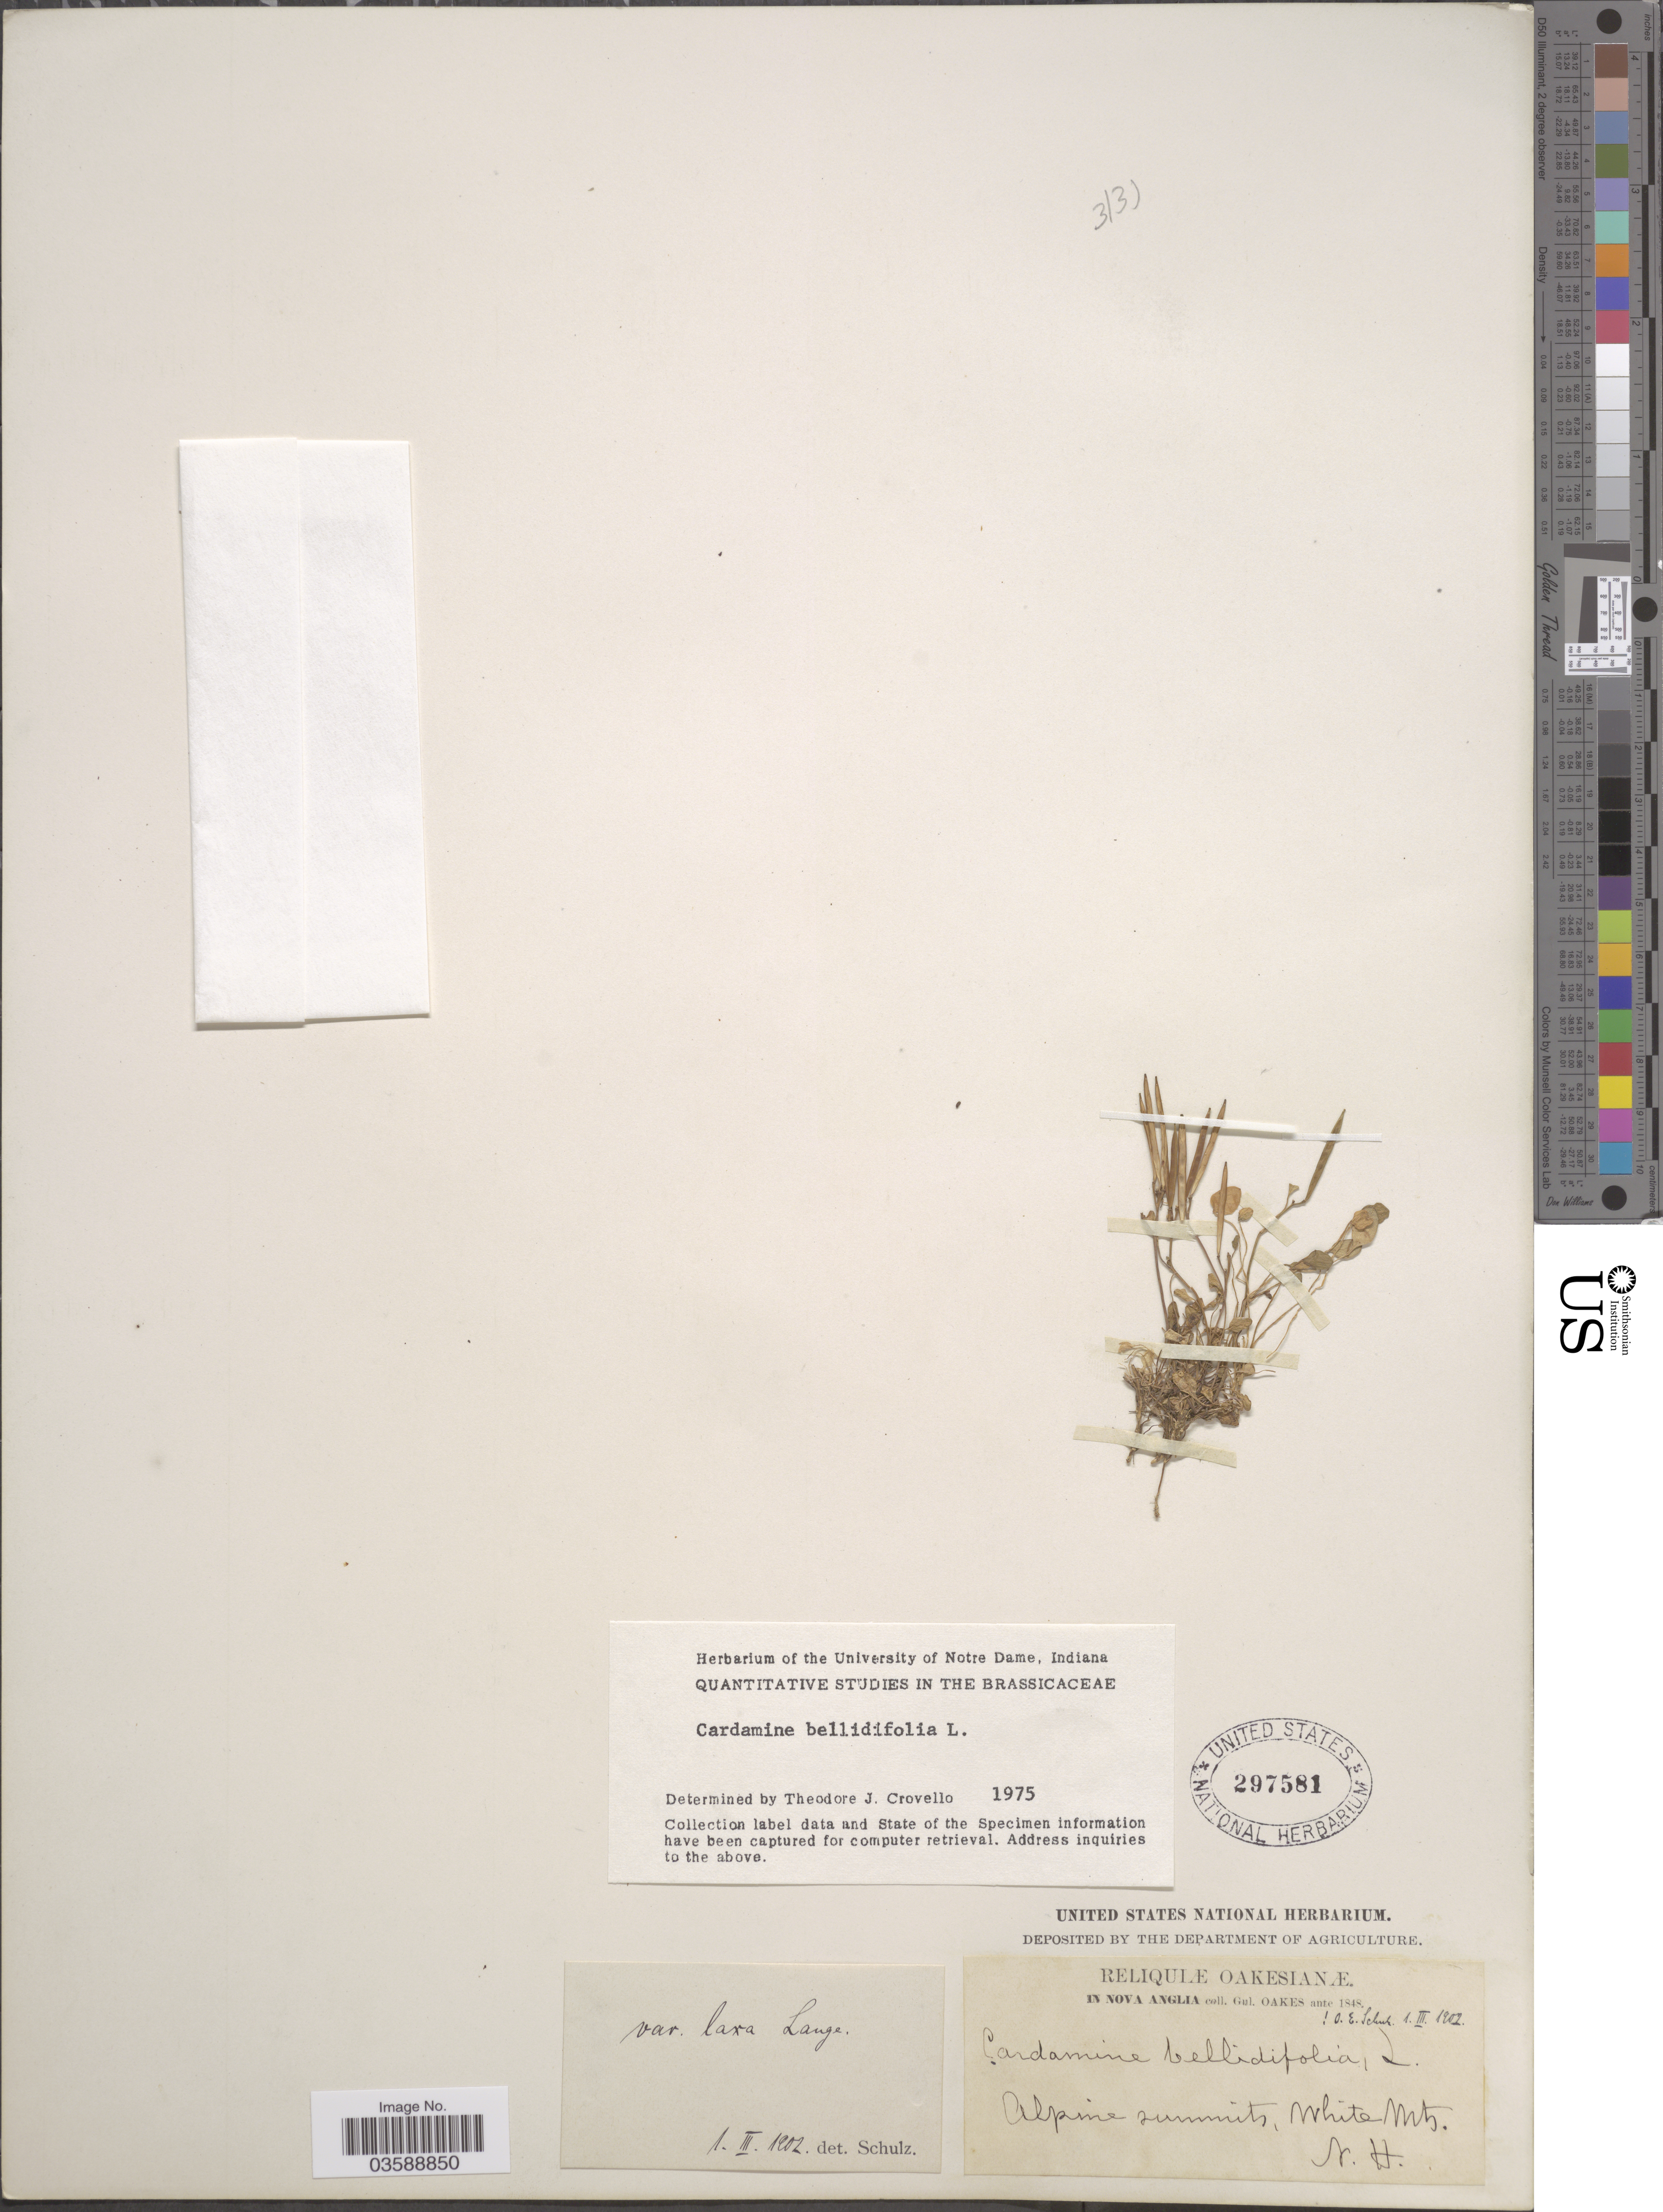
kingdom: Plantae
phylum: Tracheophyta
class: Magnoliopsida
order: Brassicales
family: Brassicaceae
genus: Cardamine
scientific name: Cardamine bellidifolia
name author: L.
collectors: G. Oakes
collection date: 1848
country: United States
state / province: New Hampshire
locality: In Nova Anglia. Alpine summits, White Mts.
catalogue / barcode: US 297581